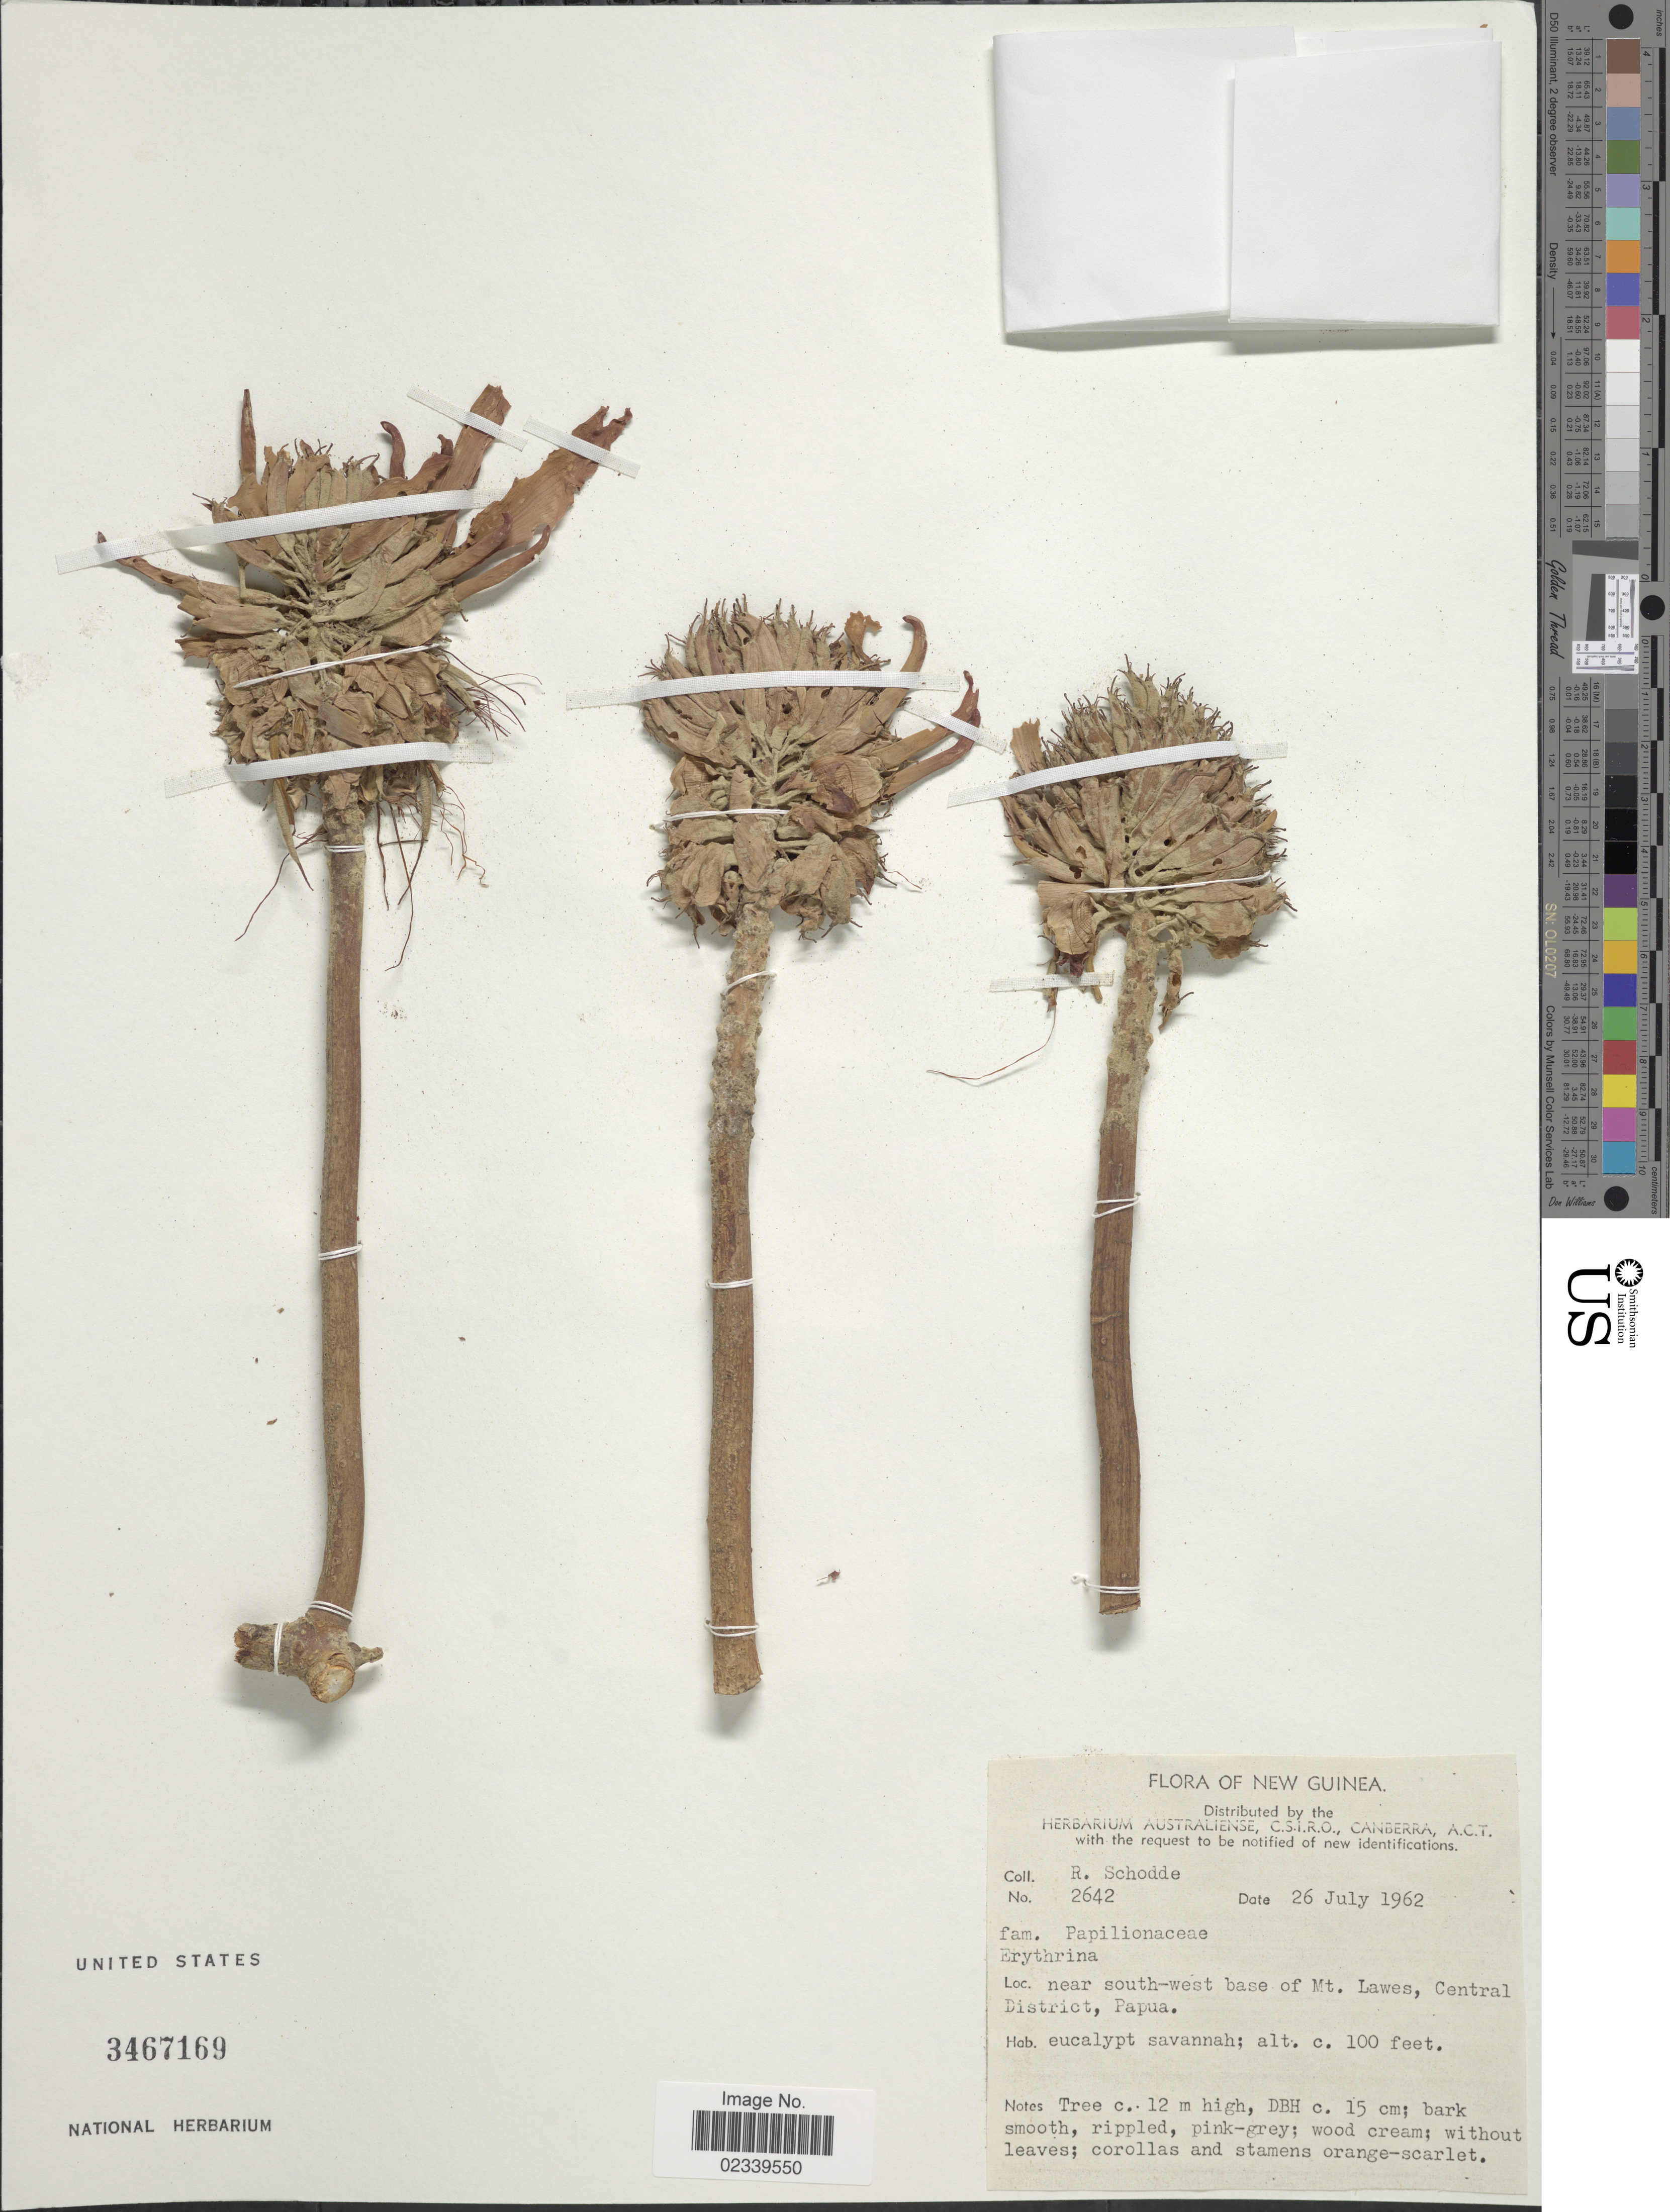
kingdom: Plantae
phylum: Tracheophyta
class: Magnoliopsida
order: Fabales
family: Fabaceae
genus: Erythrina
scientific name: Erythrina sp.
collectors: R. Schodde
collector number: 2642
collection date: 1962-07-26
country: Papua New Guinea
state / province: Central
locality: New Guinea, near south-west base of Mt. Lawes, Central District, Papua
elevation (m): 30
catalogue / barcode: US 3467169